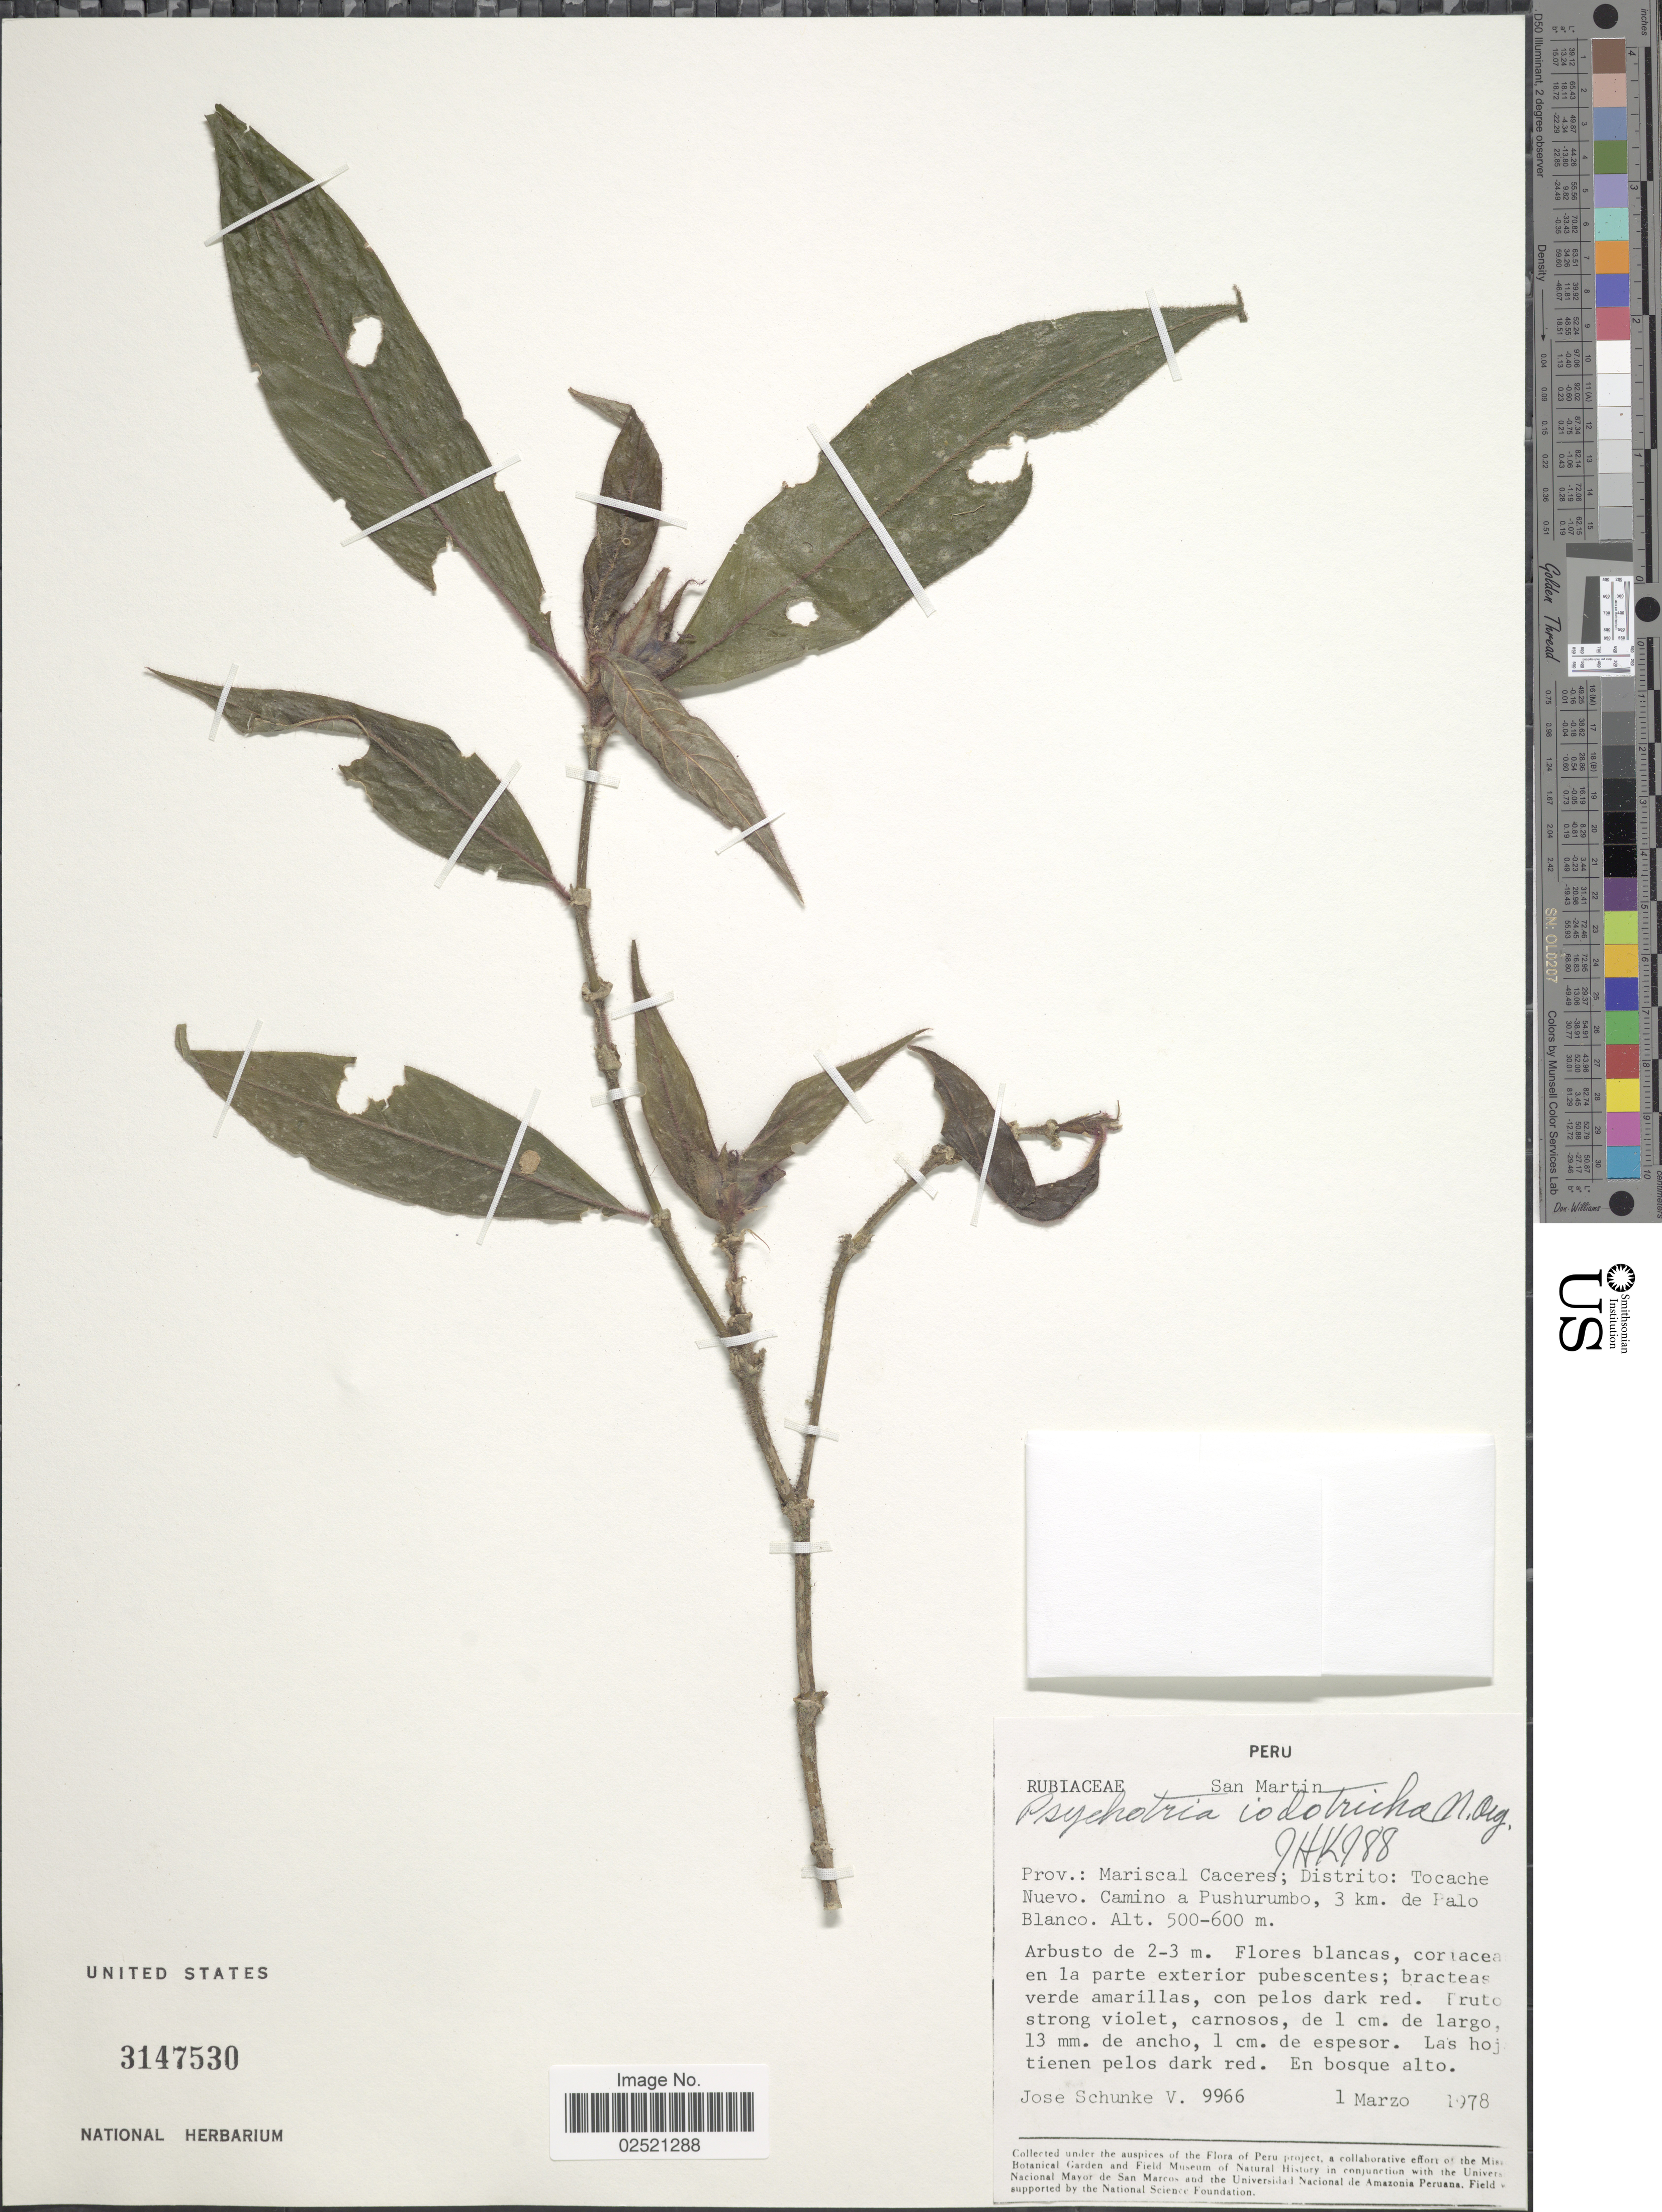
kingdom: Plantae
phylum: Tracheophyta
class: Magnoliopsida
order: Gentianales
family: Rubiaceae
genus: Psychotria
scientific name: Psychotria iodotricha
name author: Müll. Arg.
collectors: J. Schunke Vigo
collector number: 9966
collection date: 1978-03-01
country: Peru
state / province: San Martín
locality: Prov.: Mariscal Caceres; Distrito: Tocache Nuevo, Camino a Pushurumbo, 3 km. de Palo Blanco.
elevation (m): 500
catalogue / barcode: US 3147530